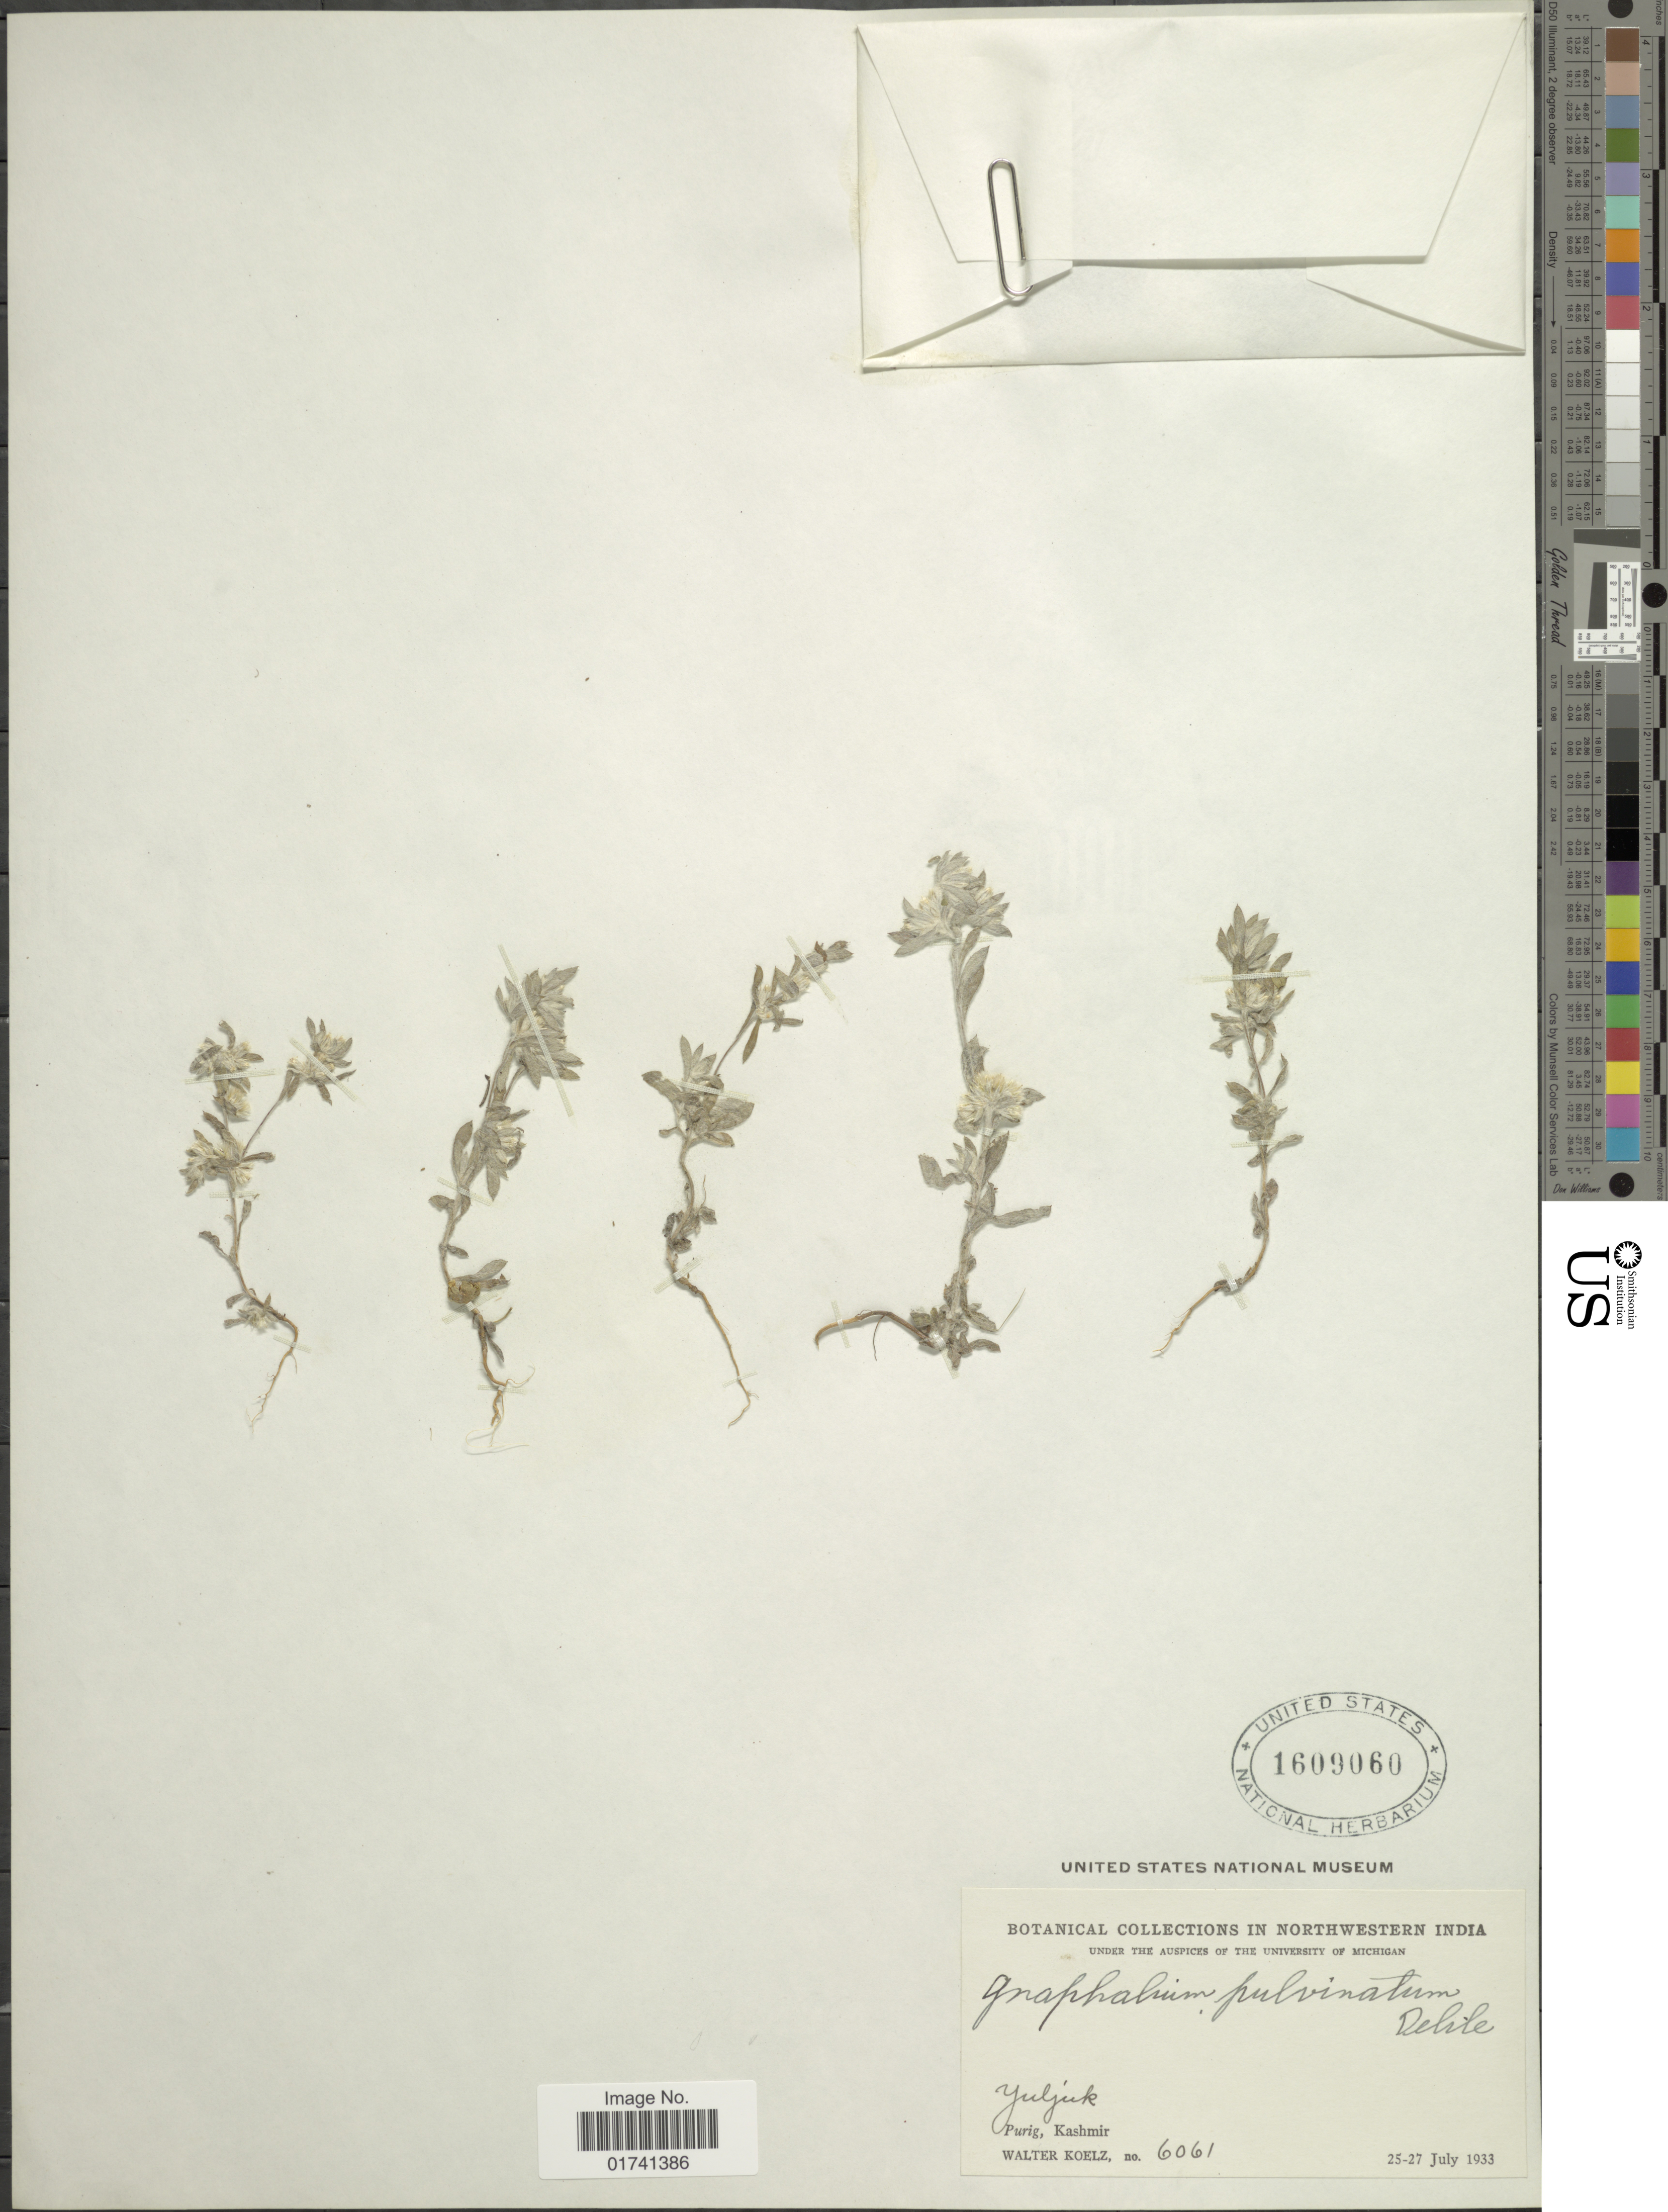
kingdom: Plantae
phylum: Tracheophyta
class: Magnoliopsida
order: Asterales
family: Asteraceae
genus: Gnomophalium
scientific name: Gnomophalium pulvinatum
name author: (Delile) Greuter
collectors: W. N. Koelz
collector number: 6061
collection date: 1933-07-25/1933-07-27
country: India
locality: Northwestern India, Yuljuk, Purig, Kashmir.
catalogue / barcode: US 1609060